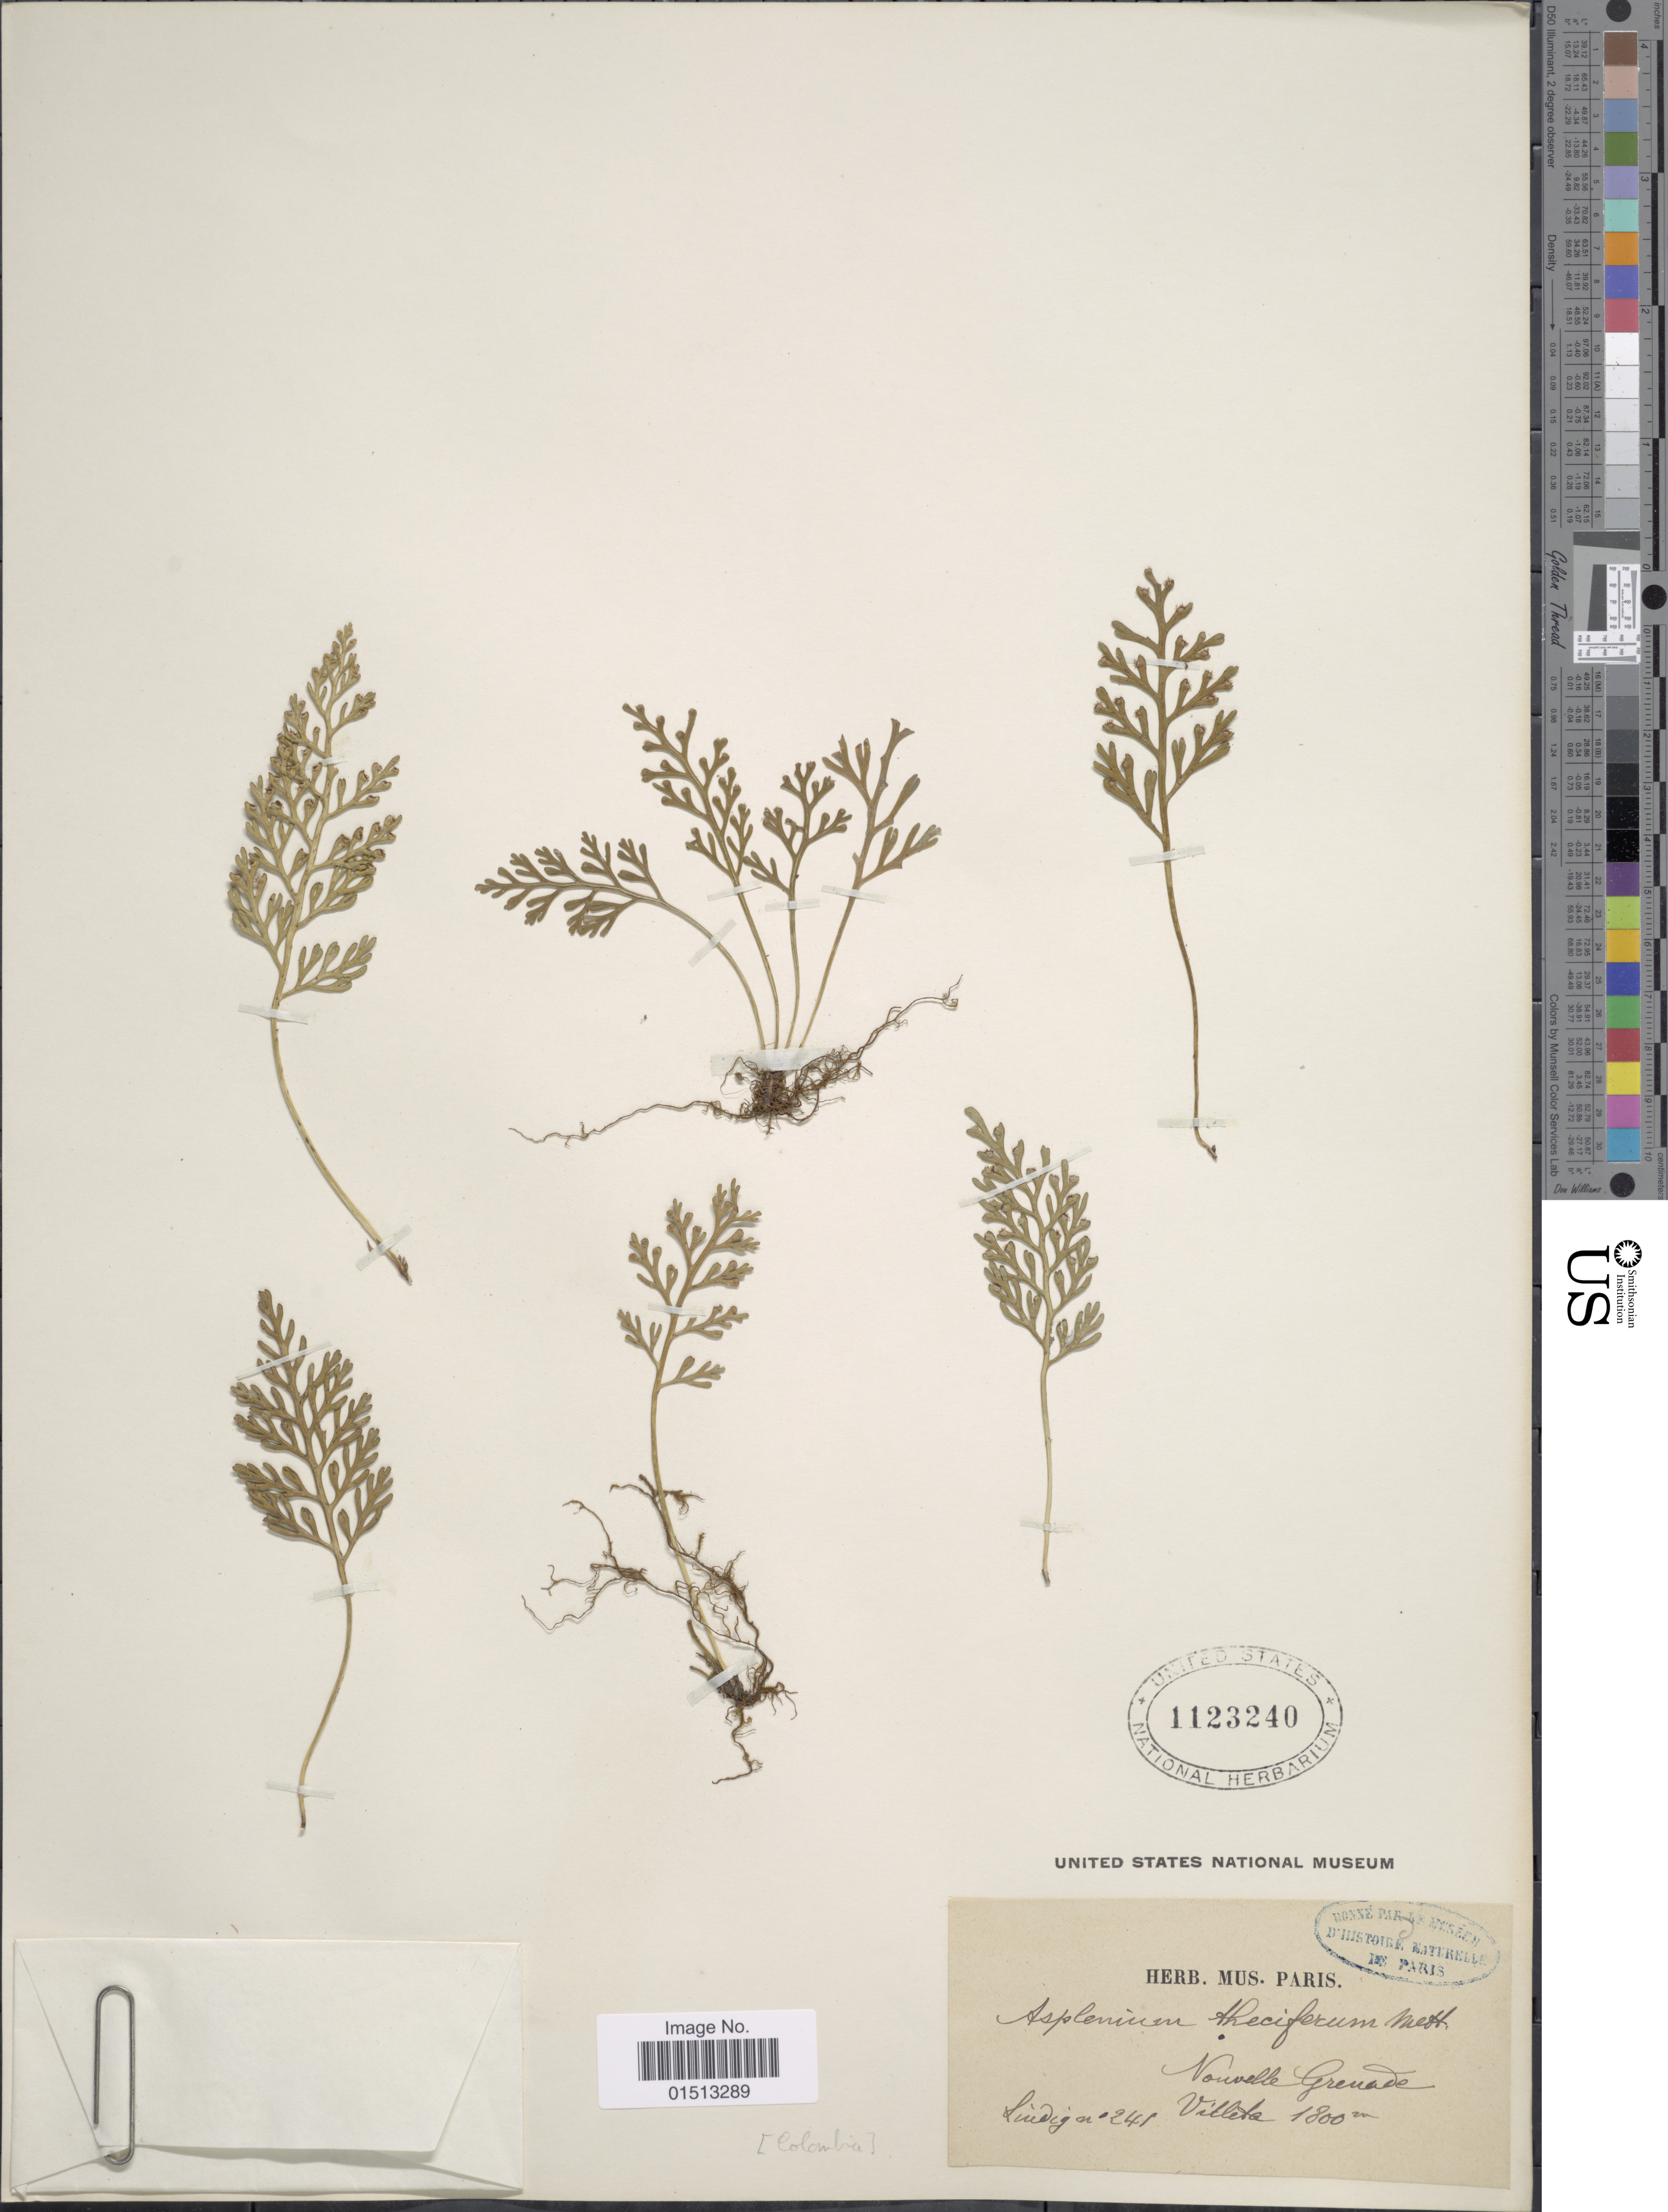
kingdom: Plantae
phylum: Tracheophyta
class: Polypodiopsida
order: Polypodiales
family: Aspleniaceae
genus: Asplenium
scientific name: Asplenium theciferum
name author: (Kunth) Mett.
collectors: -. Lindig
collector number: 241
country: Colombia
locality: Nouvelle Grenade, Villeta.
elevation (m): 1800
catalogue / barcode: US 1123240